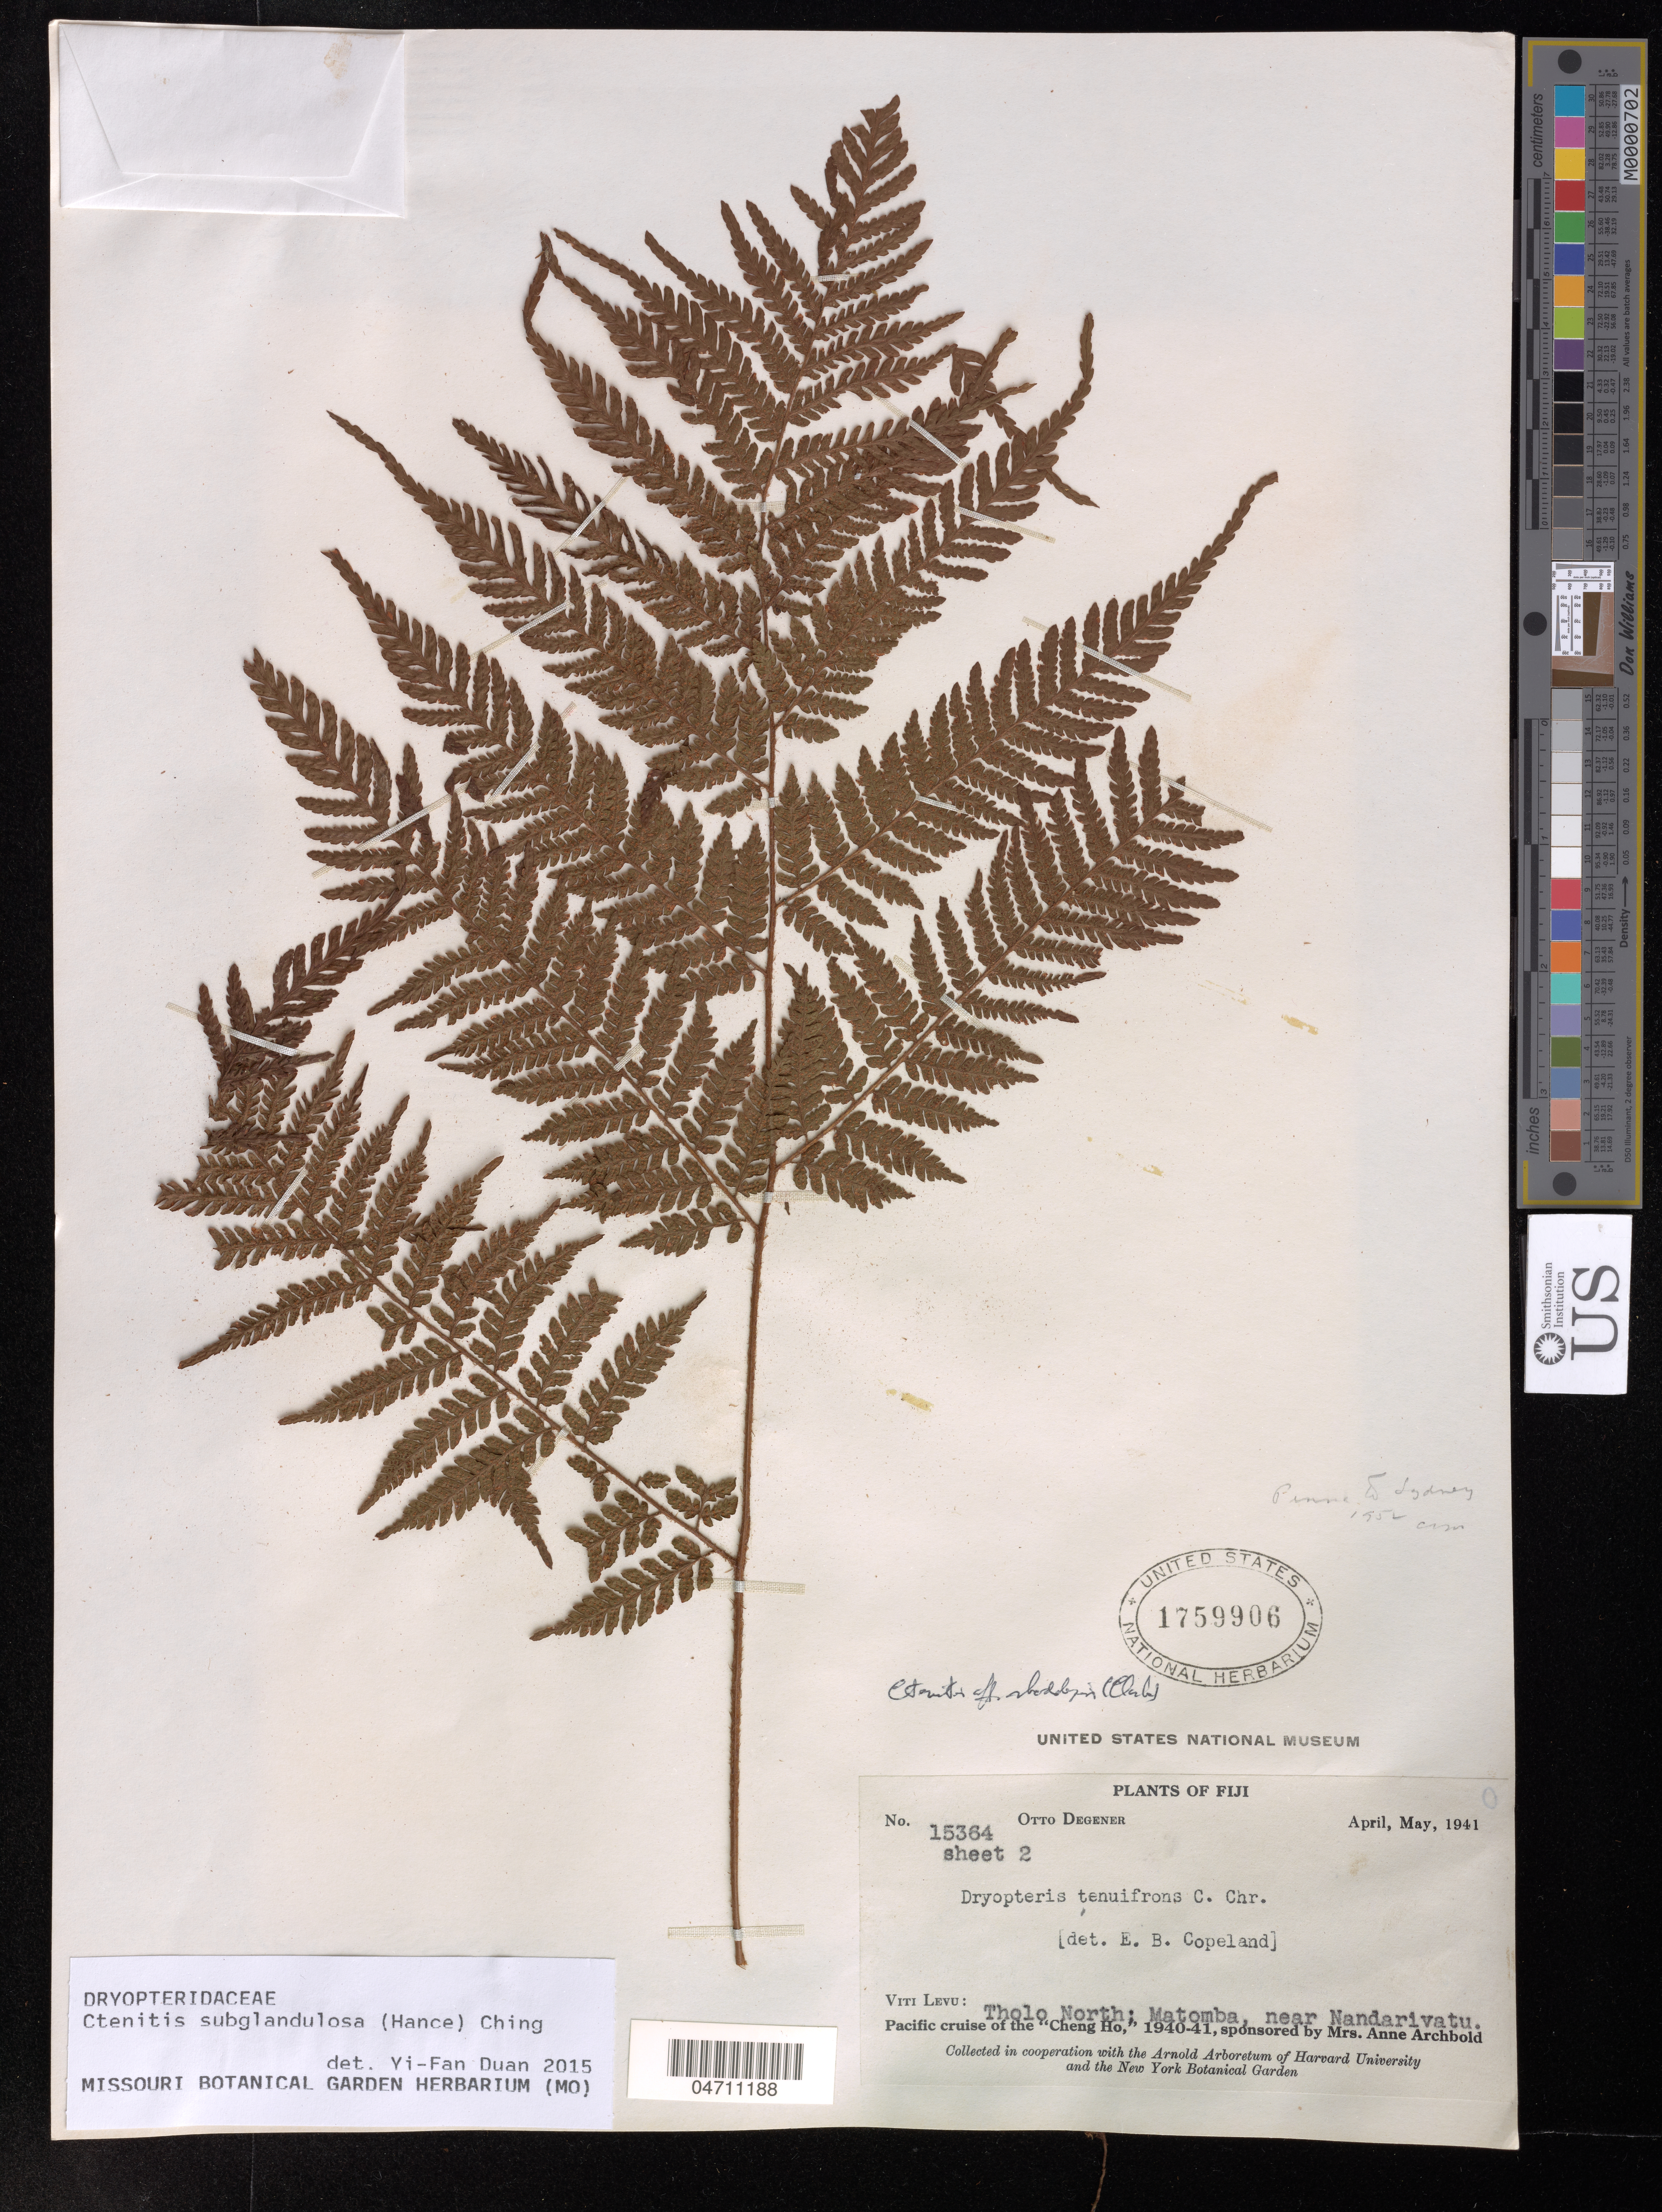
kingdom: Plantae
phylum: Tracheophyta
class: Polypodiopsida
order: Polypodiales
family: Dryopteridaceae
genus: Ctenitis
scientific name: Ctenitis subglandulosa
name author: (Hance) Ching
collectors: O. Degener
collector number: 15364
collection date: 1941-04/1941-05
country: Fiji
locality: Viti Levu: Tholo North; Matomba, near Nandarivatu.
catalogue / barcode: US 1759906